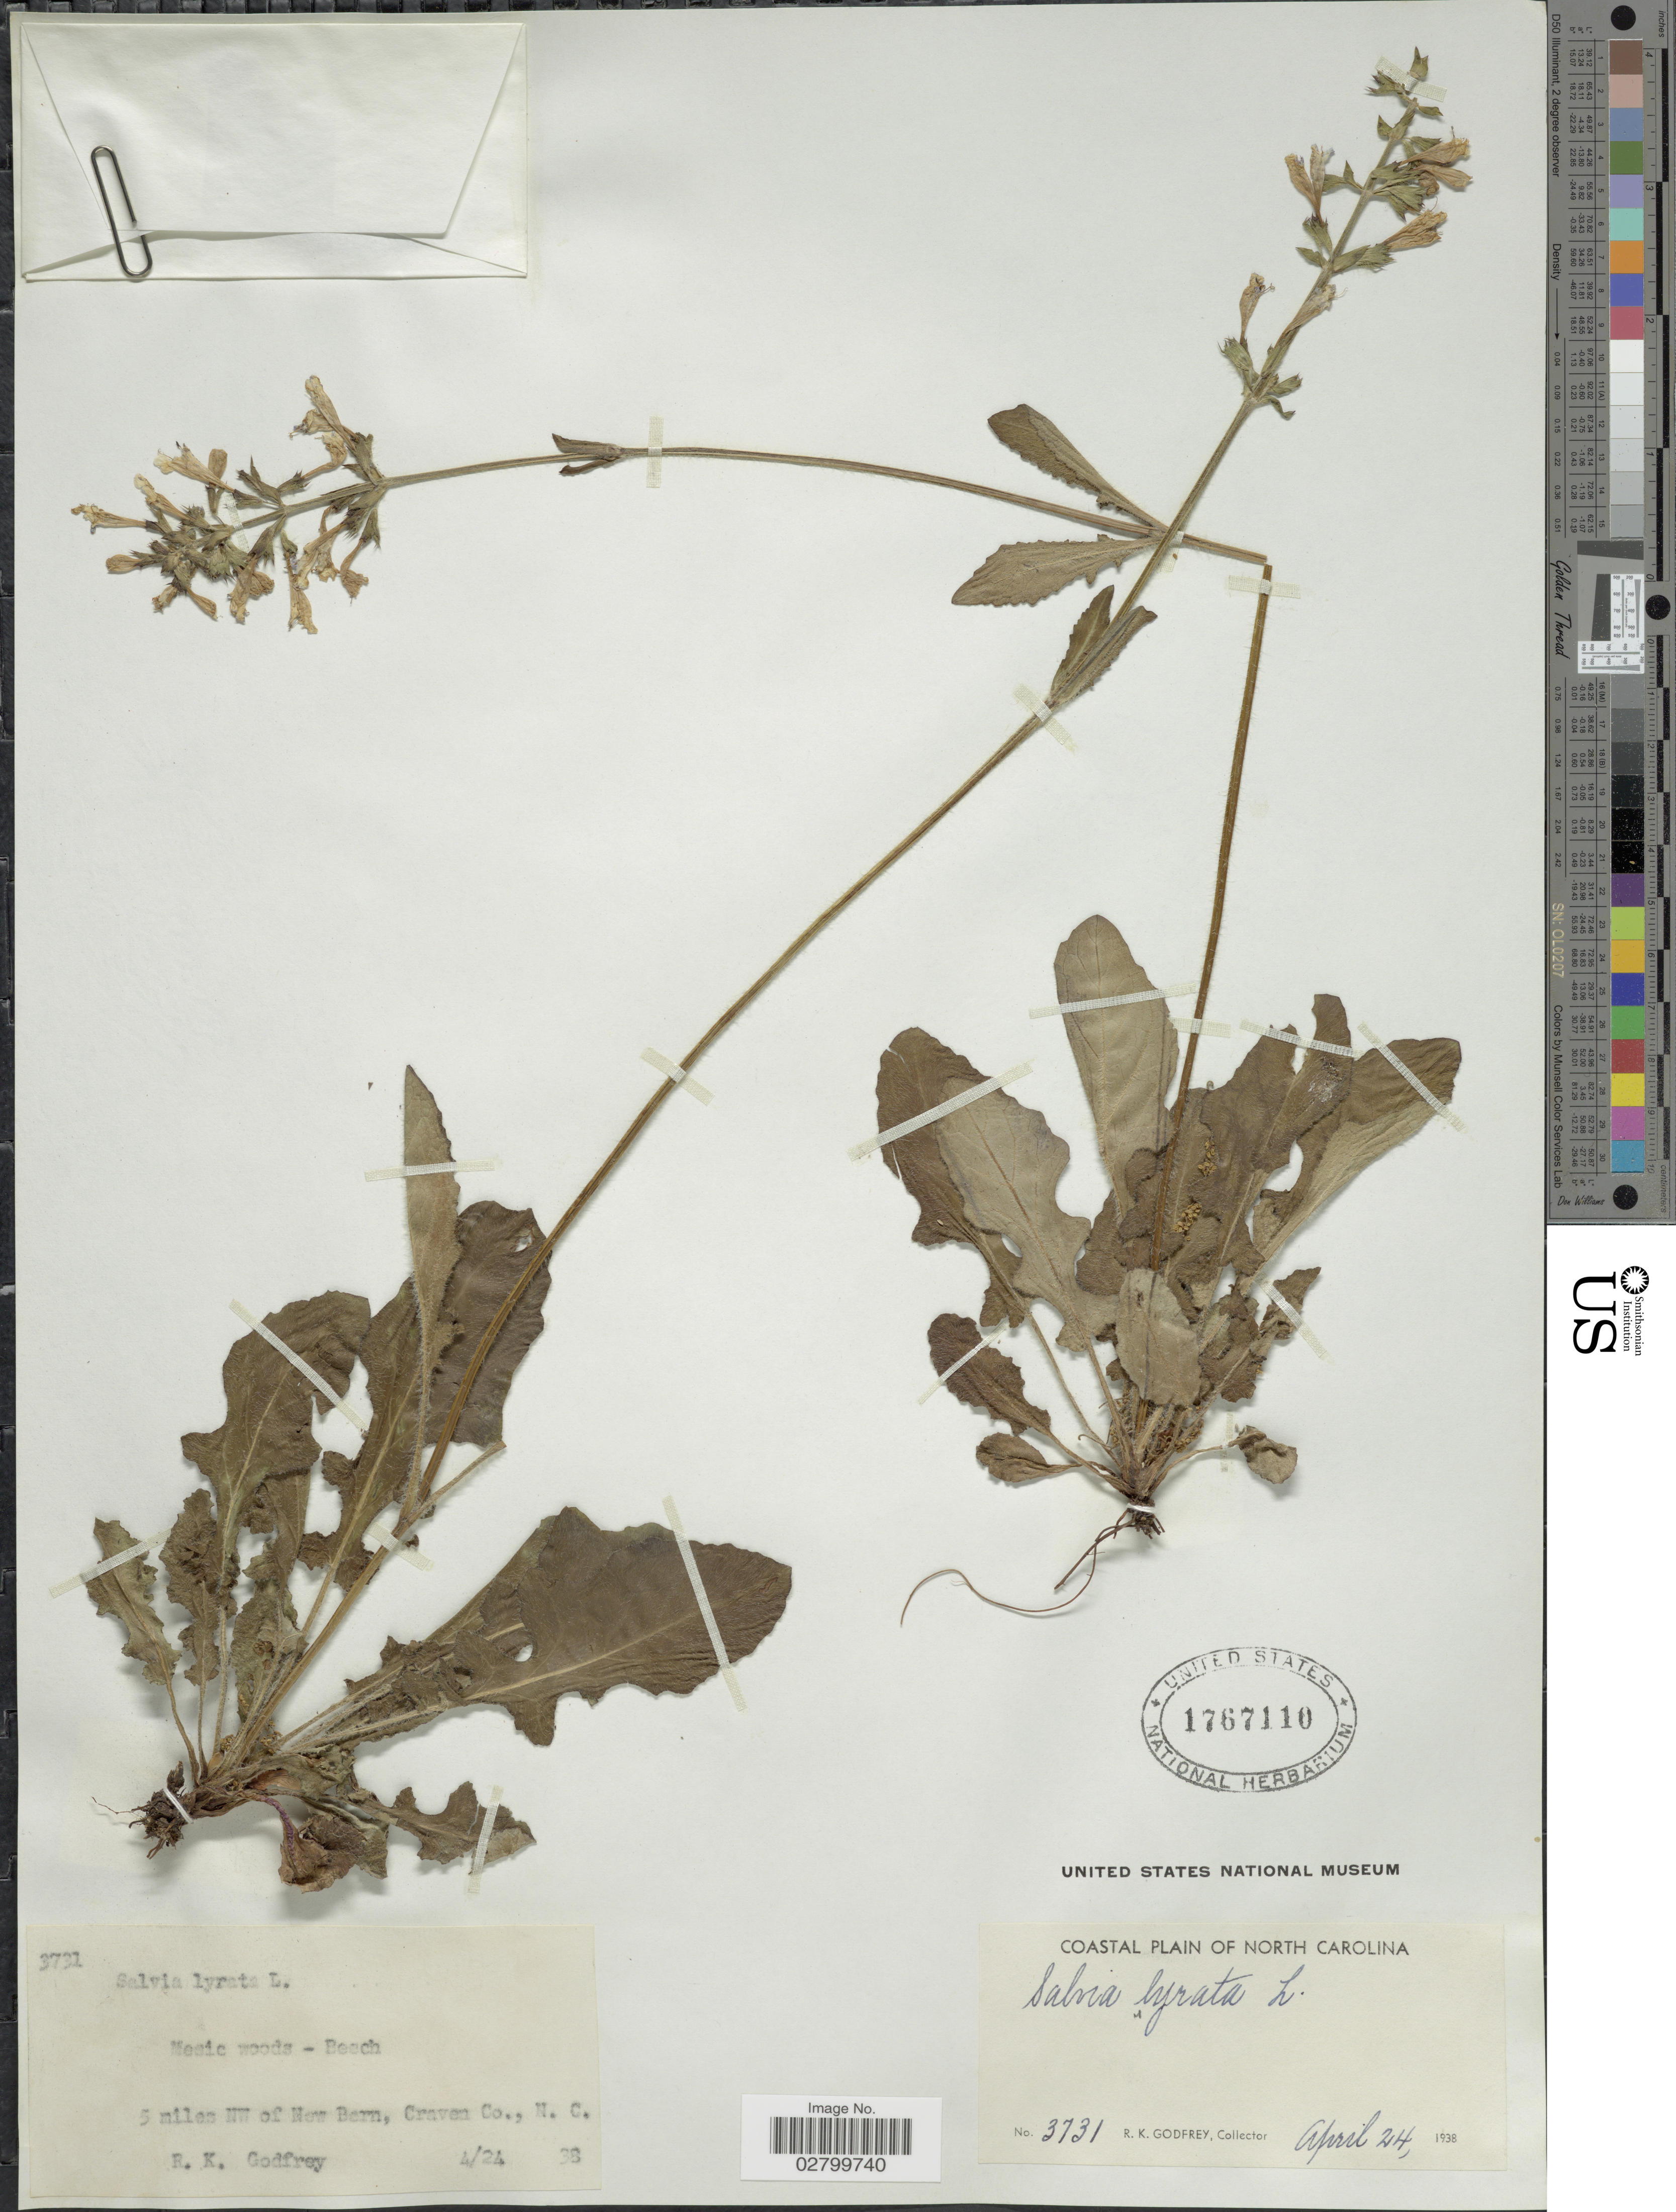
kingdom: Plantae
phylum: Tracheophyta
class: Magnoliopsida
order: Lamiales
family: Lamiaceae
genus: Salvia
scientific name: Salvia lyrata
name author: L.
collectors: R. K. Godfrey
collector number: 3731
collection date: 1938-04-24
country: United States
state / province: North Carolina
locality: Coastal plain of North Carolina. 5 miles NW of New Barn, Craven Co., N.C.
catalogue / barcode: US 1767110